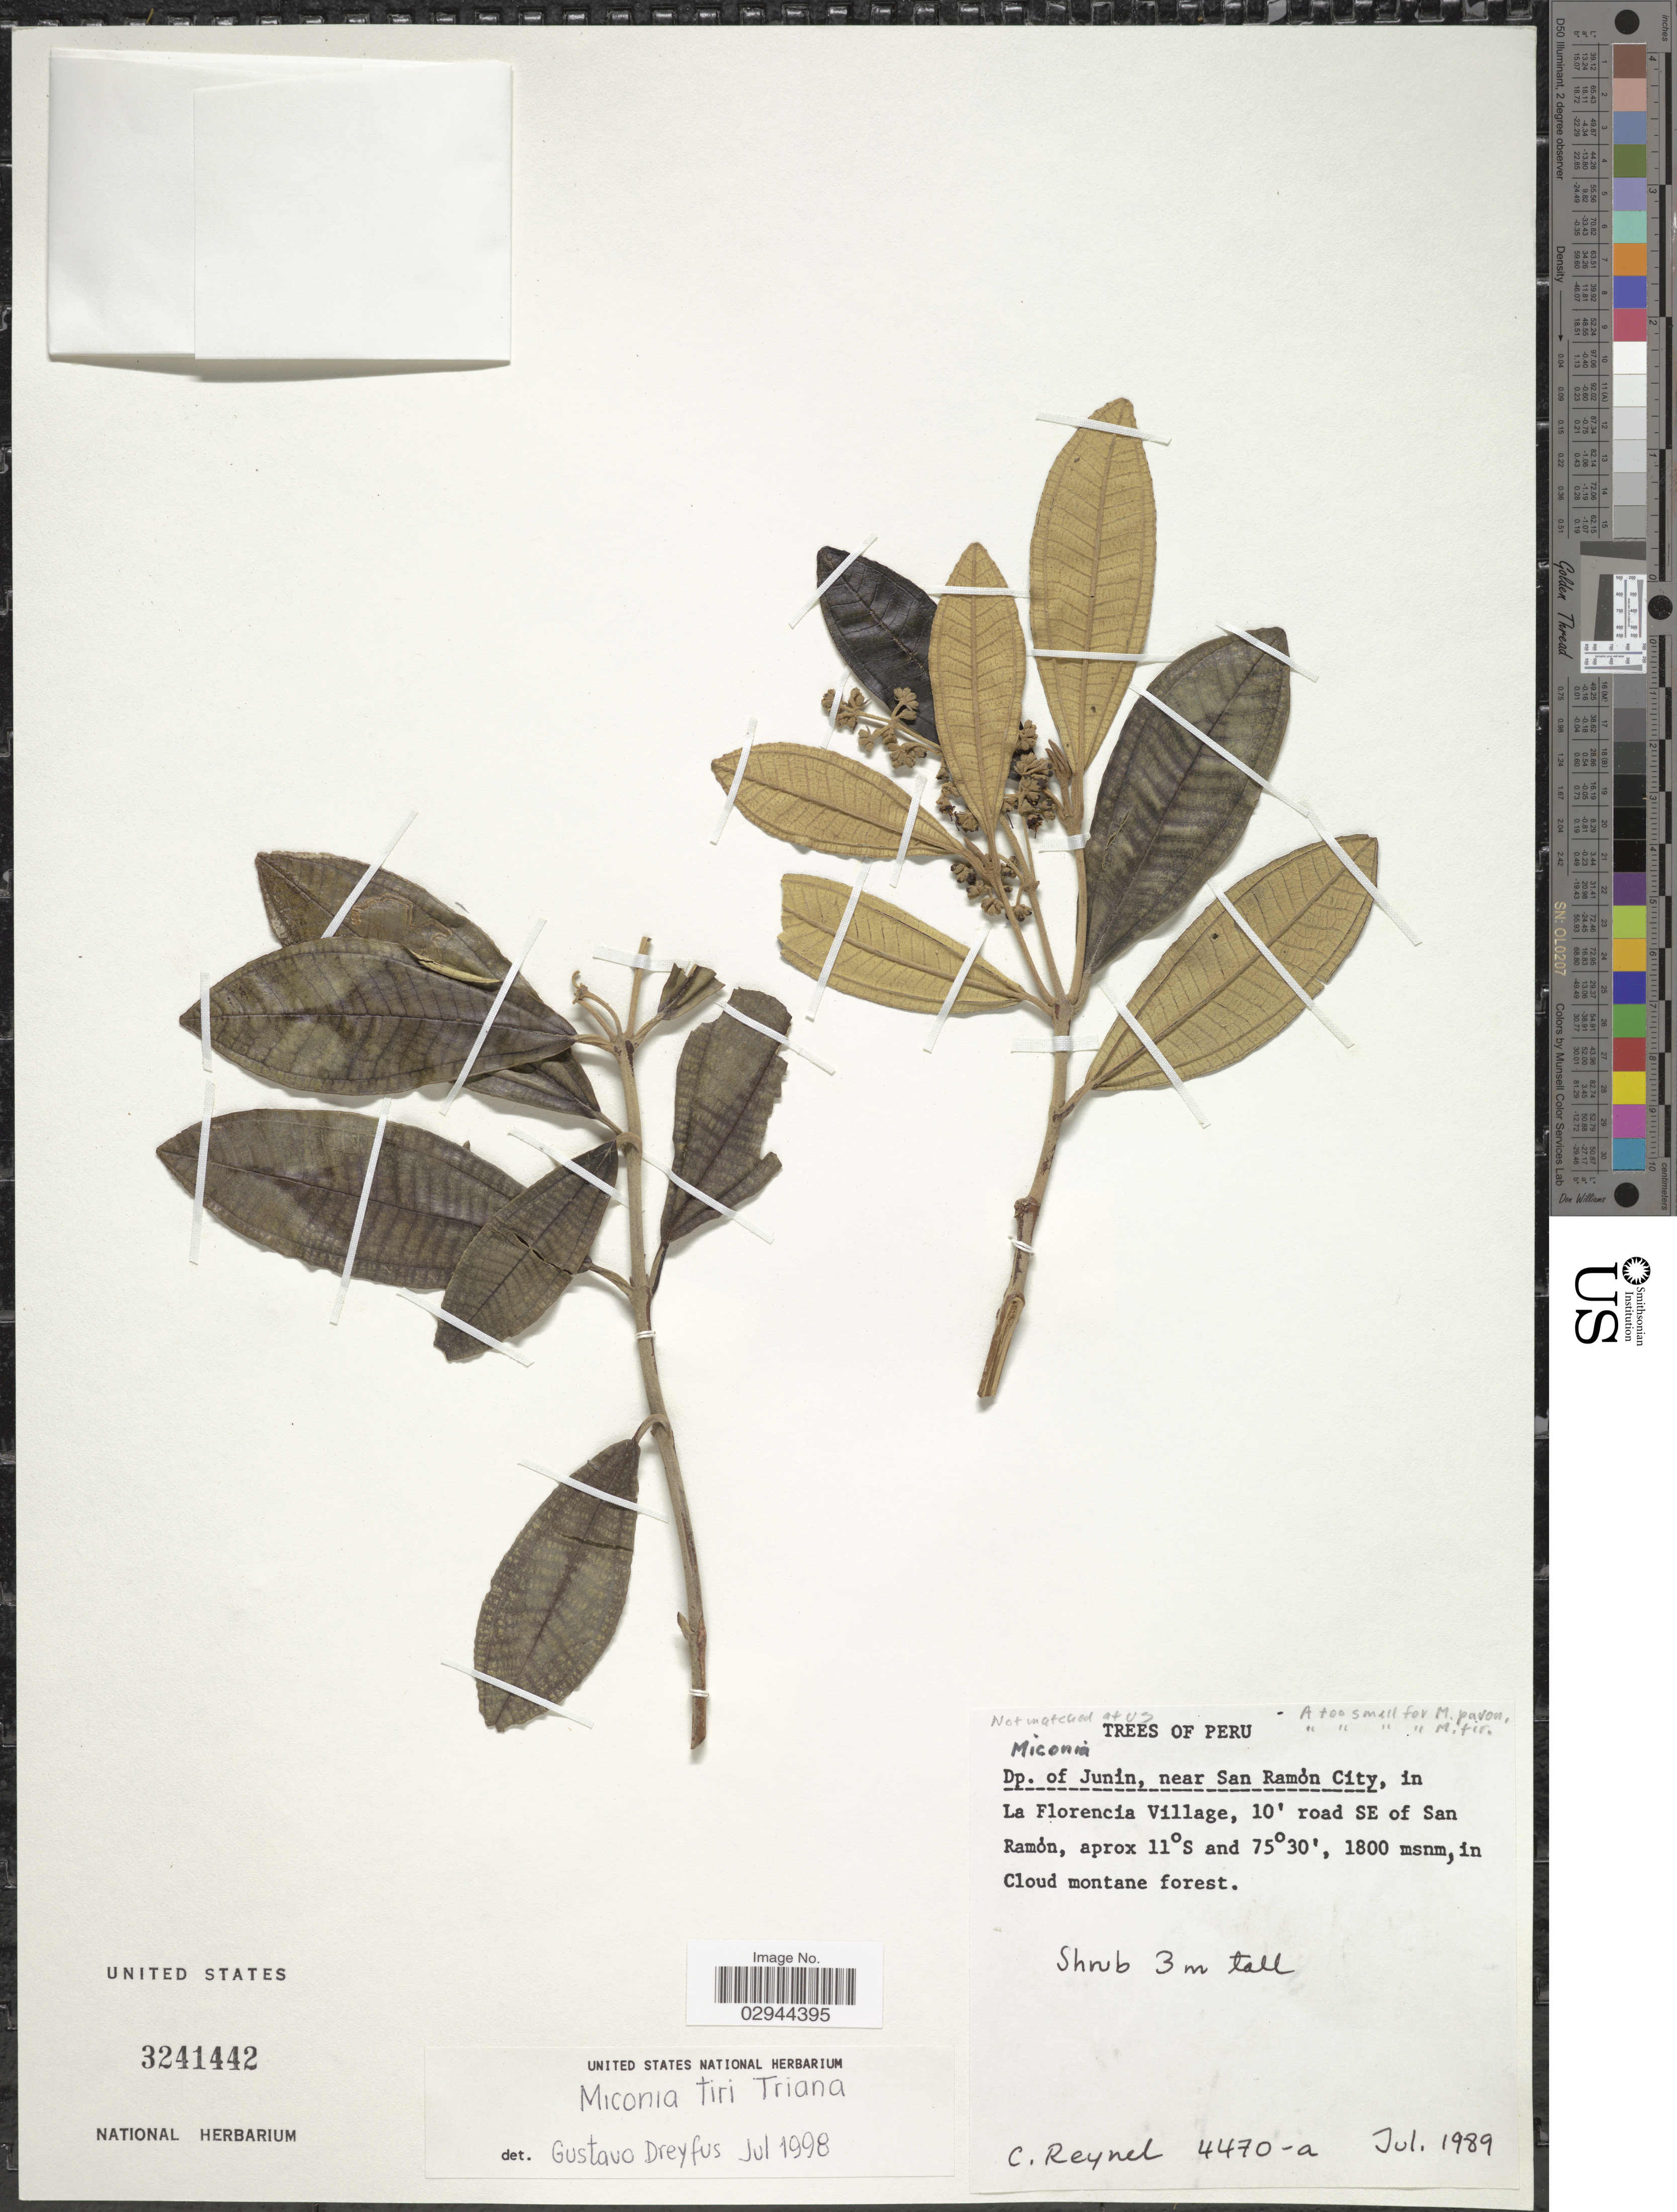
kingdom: Plantae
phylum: Tracheophyta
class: Magnoliopsida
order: Myrtales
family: Melastomataceae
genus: Miconia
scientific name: Miconia tiri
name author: Triana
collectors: C. Reynel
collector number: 4470-a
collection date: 1989-07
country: Peru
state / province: Junín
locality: Dp. of Junin, near San Ramòn City, in La Florencia Village, 10' road SE of San Ramòn.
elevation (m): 1800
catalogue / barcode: US 3241442